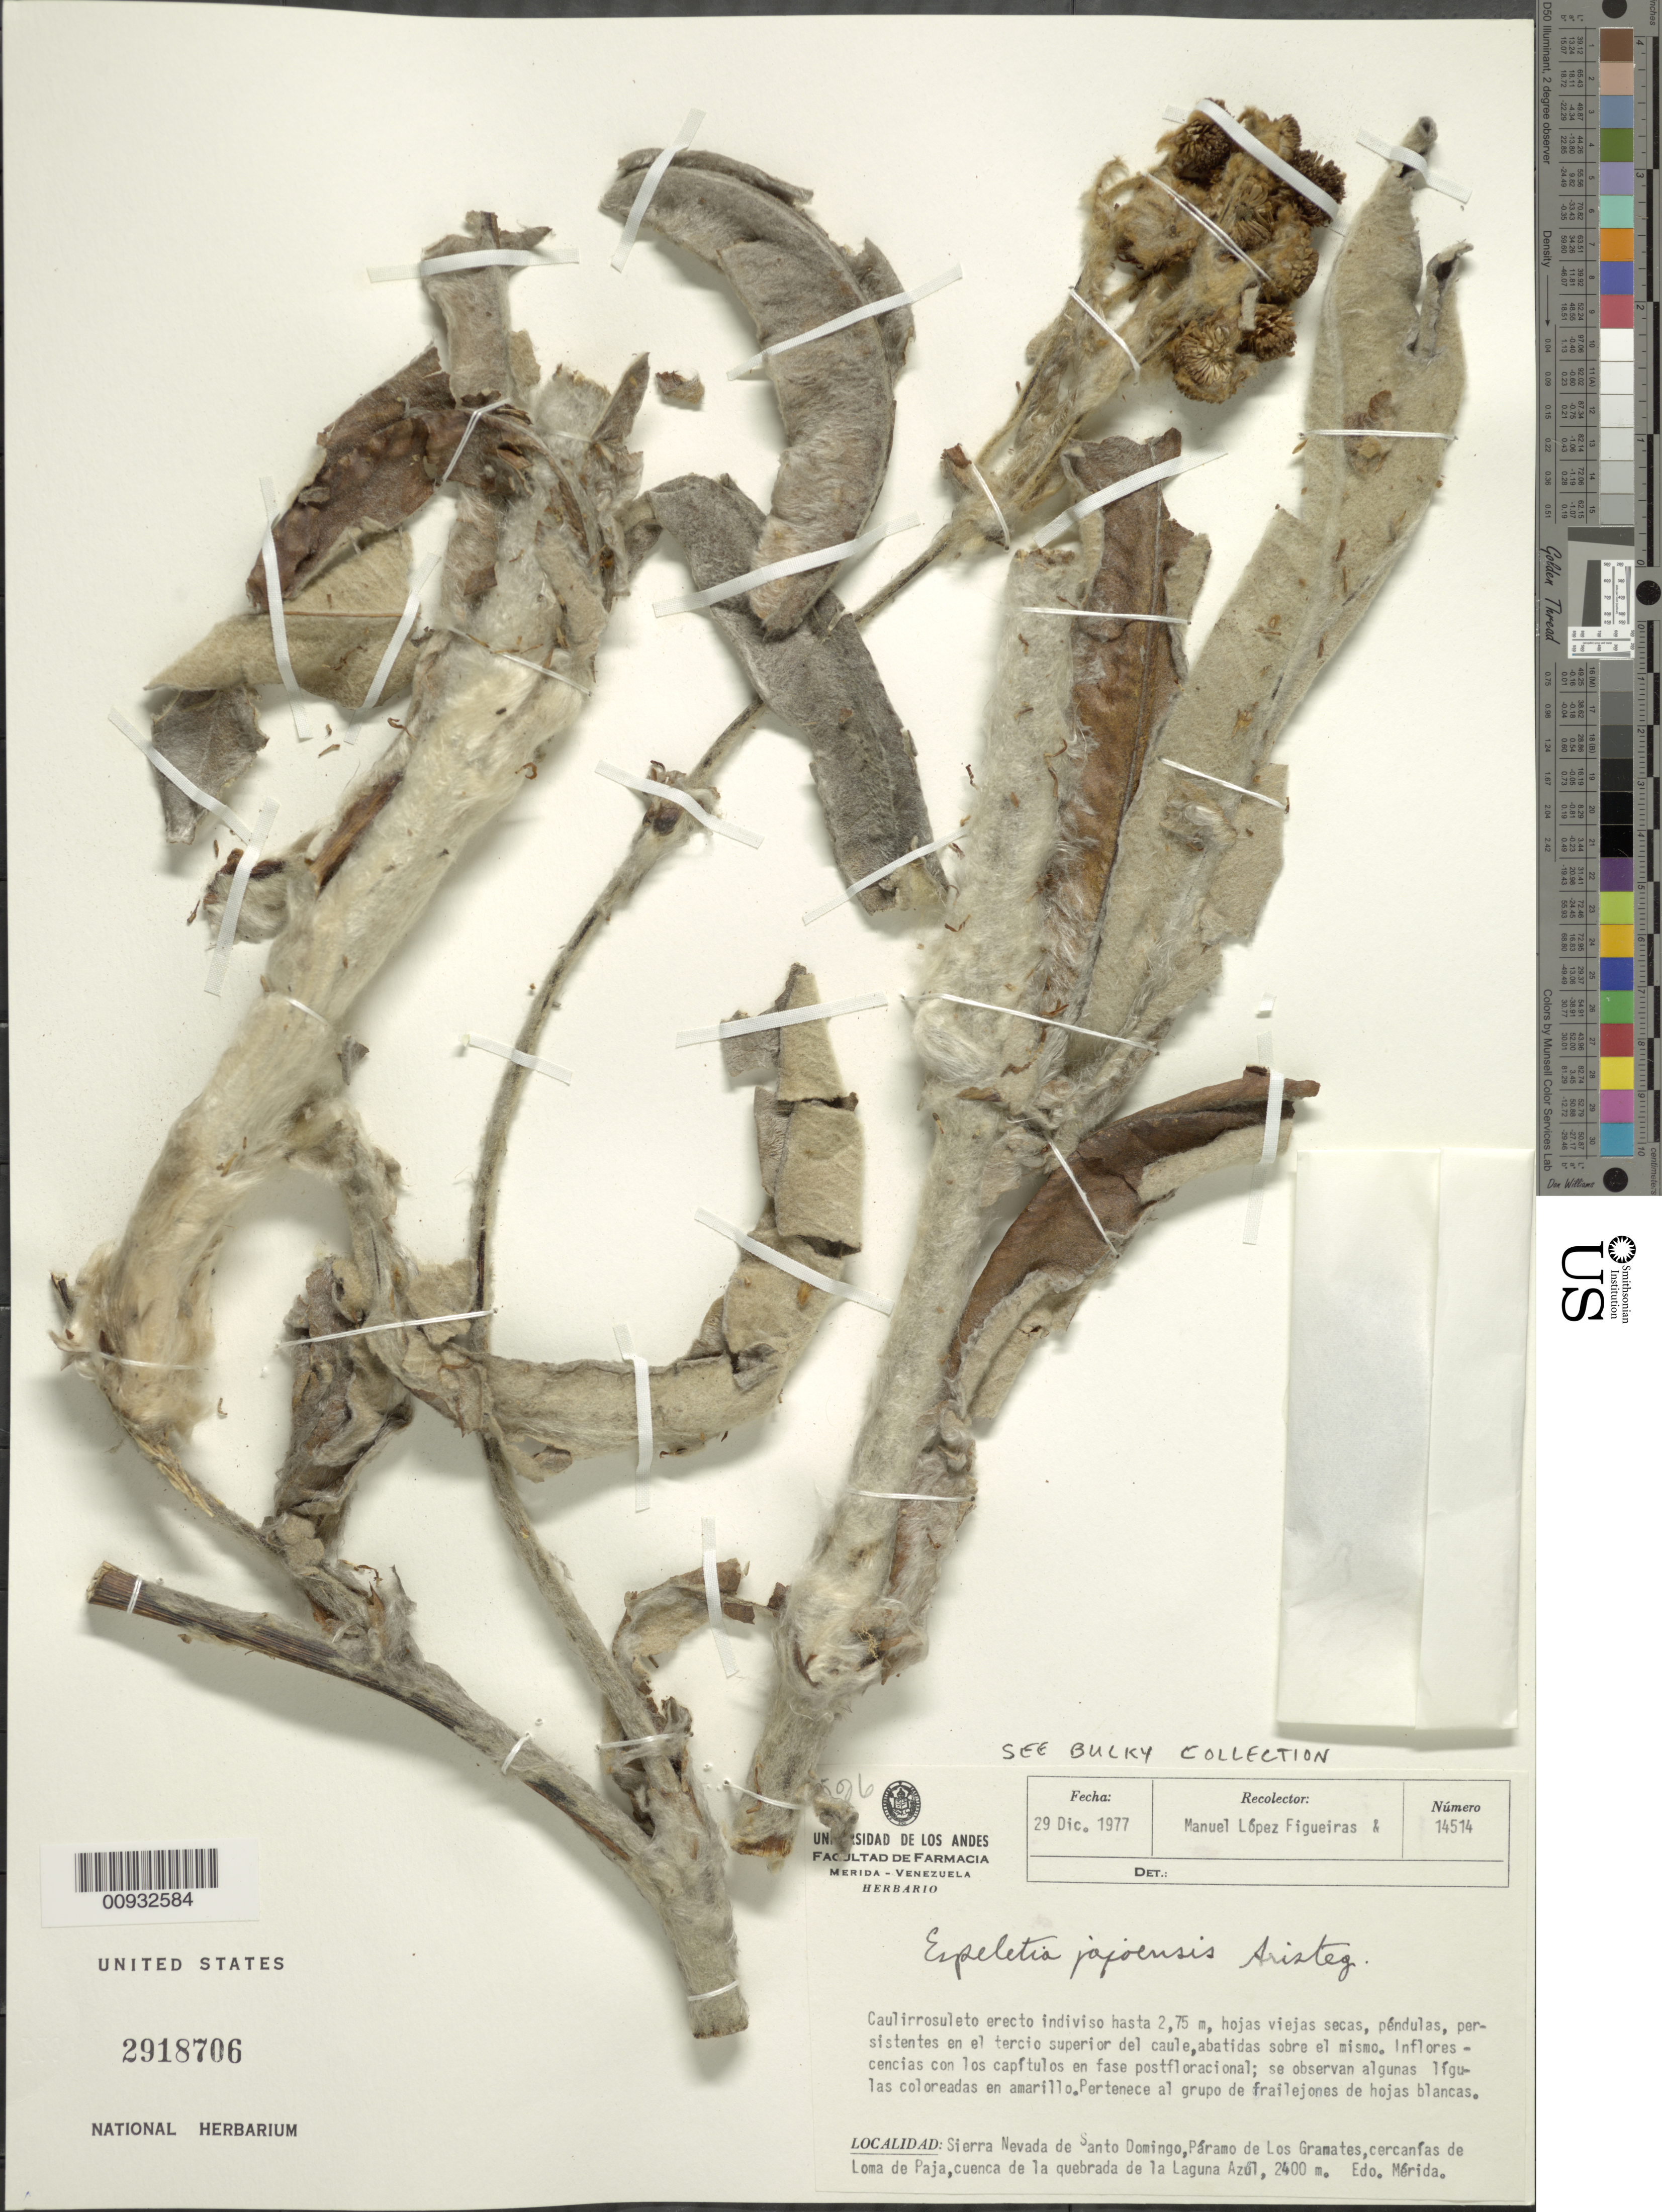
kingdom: Plantae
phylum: Tracheophyta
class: Magnoliopsida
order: Asterales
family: Asteraceae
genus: Espeletia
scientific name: Espeletia jajoensis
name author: Aristeg.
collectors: M. López Figueiras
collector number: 14514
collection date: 1977-12-29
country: Venezuela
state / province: Mérida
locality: Sierra Nevada de Santo Domingo, Paramo de Los Granates, cercanias de Loma de Paja, cuenca de la quebrada de La Laguna Azul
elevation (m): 2400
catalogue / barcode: US 2918706